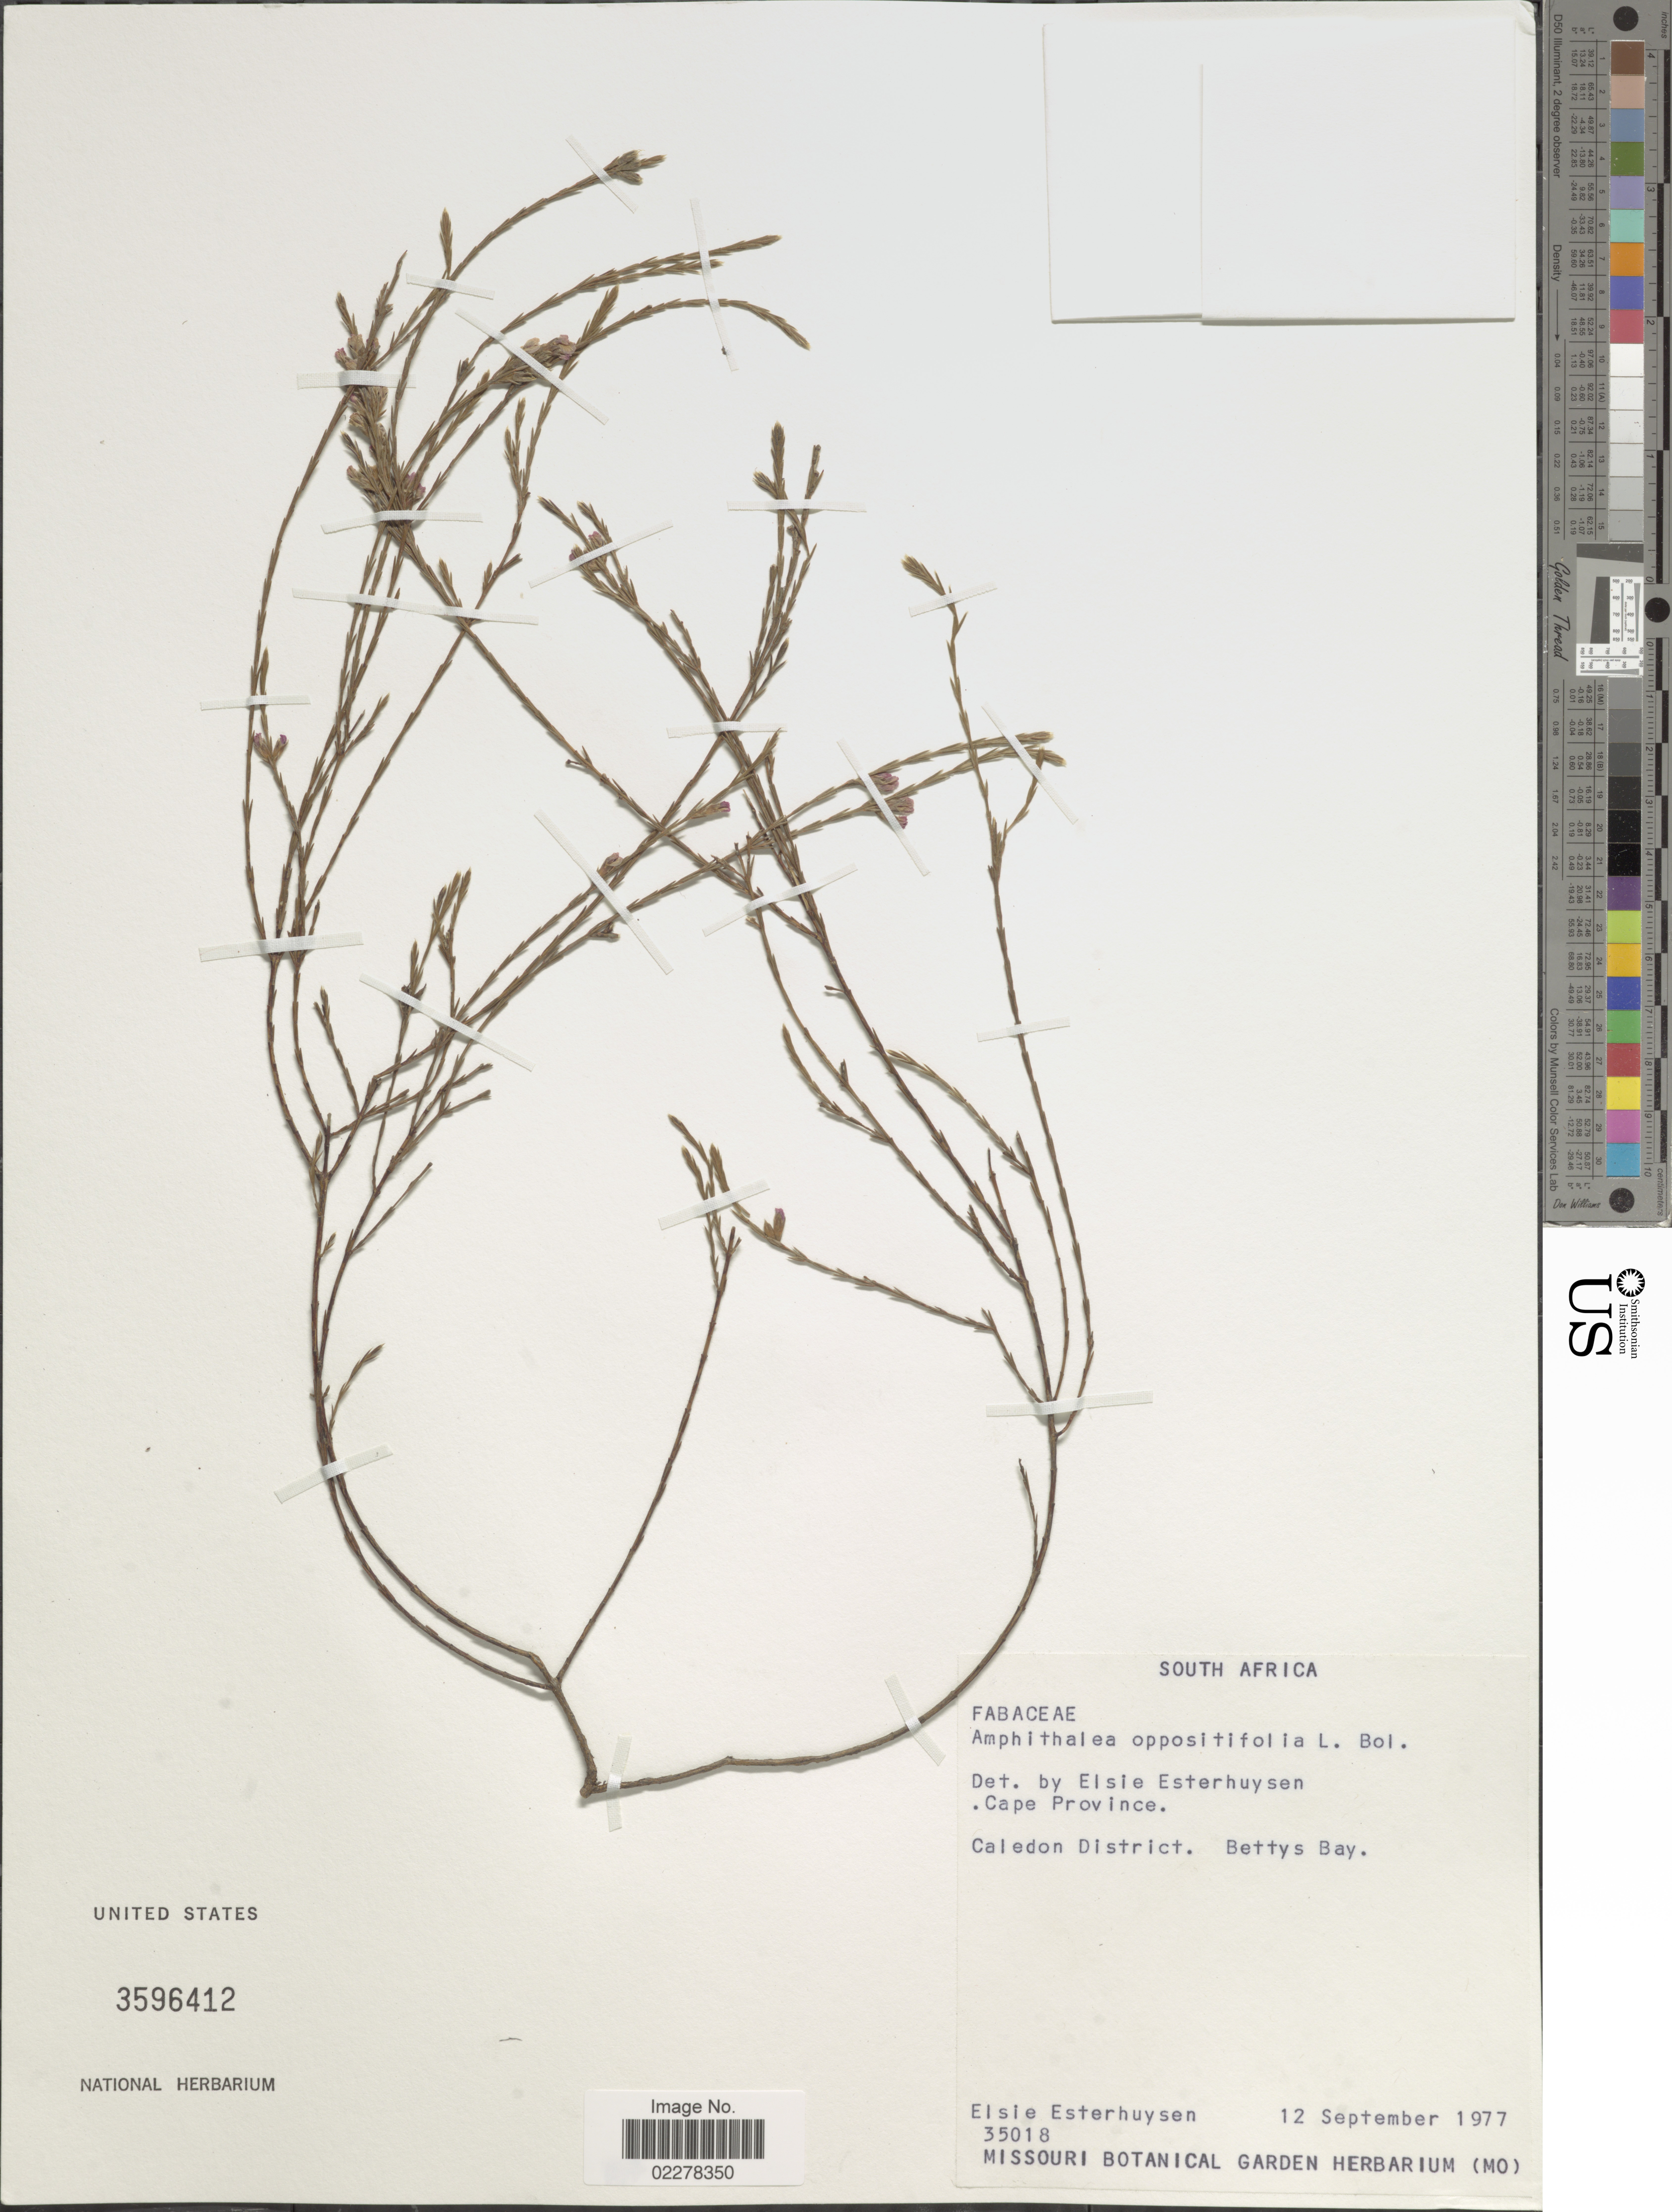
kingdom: Plantae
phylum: Tracheophyta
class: Magnoliopsida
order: Fabales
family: Fabaceae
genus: Amphithalea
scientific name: Amphithalea oppositifolia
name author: L. Bolus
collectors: E. E. Esterhuysen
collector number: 35018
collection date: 1977-09-12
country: South Africa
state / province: Western Cape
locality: Caledon District. Bettys Bay.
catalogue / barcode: US 3596412